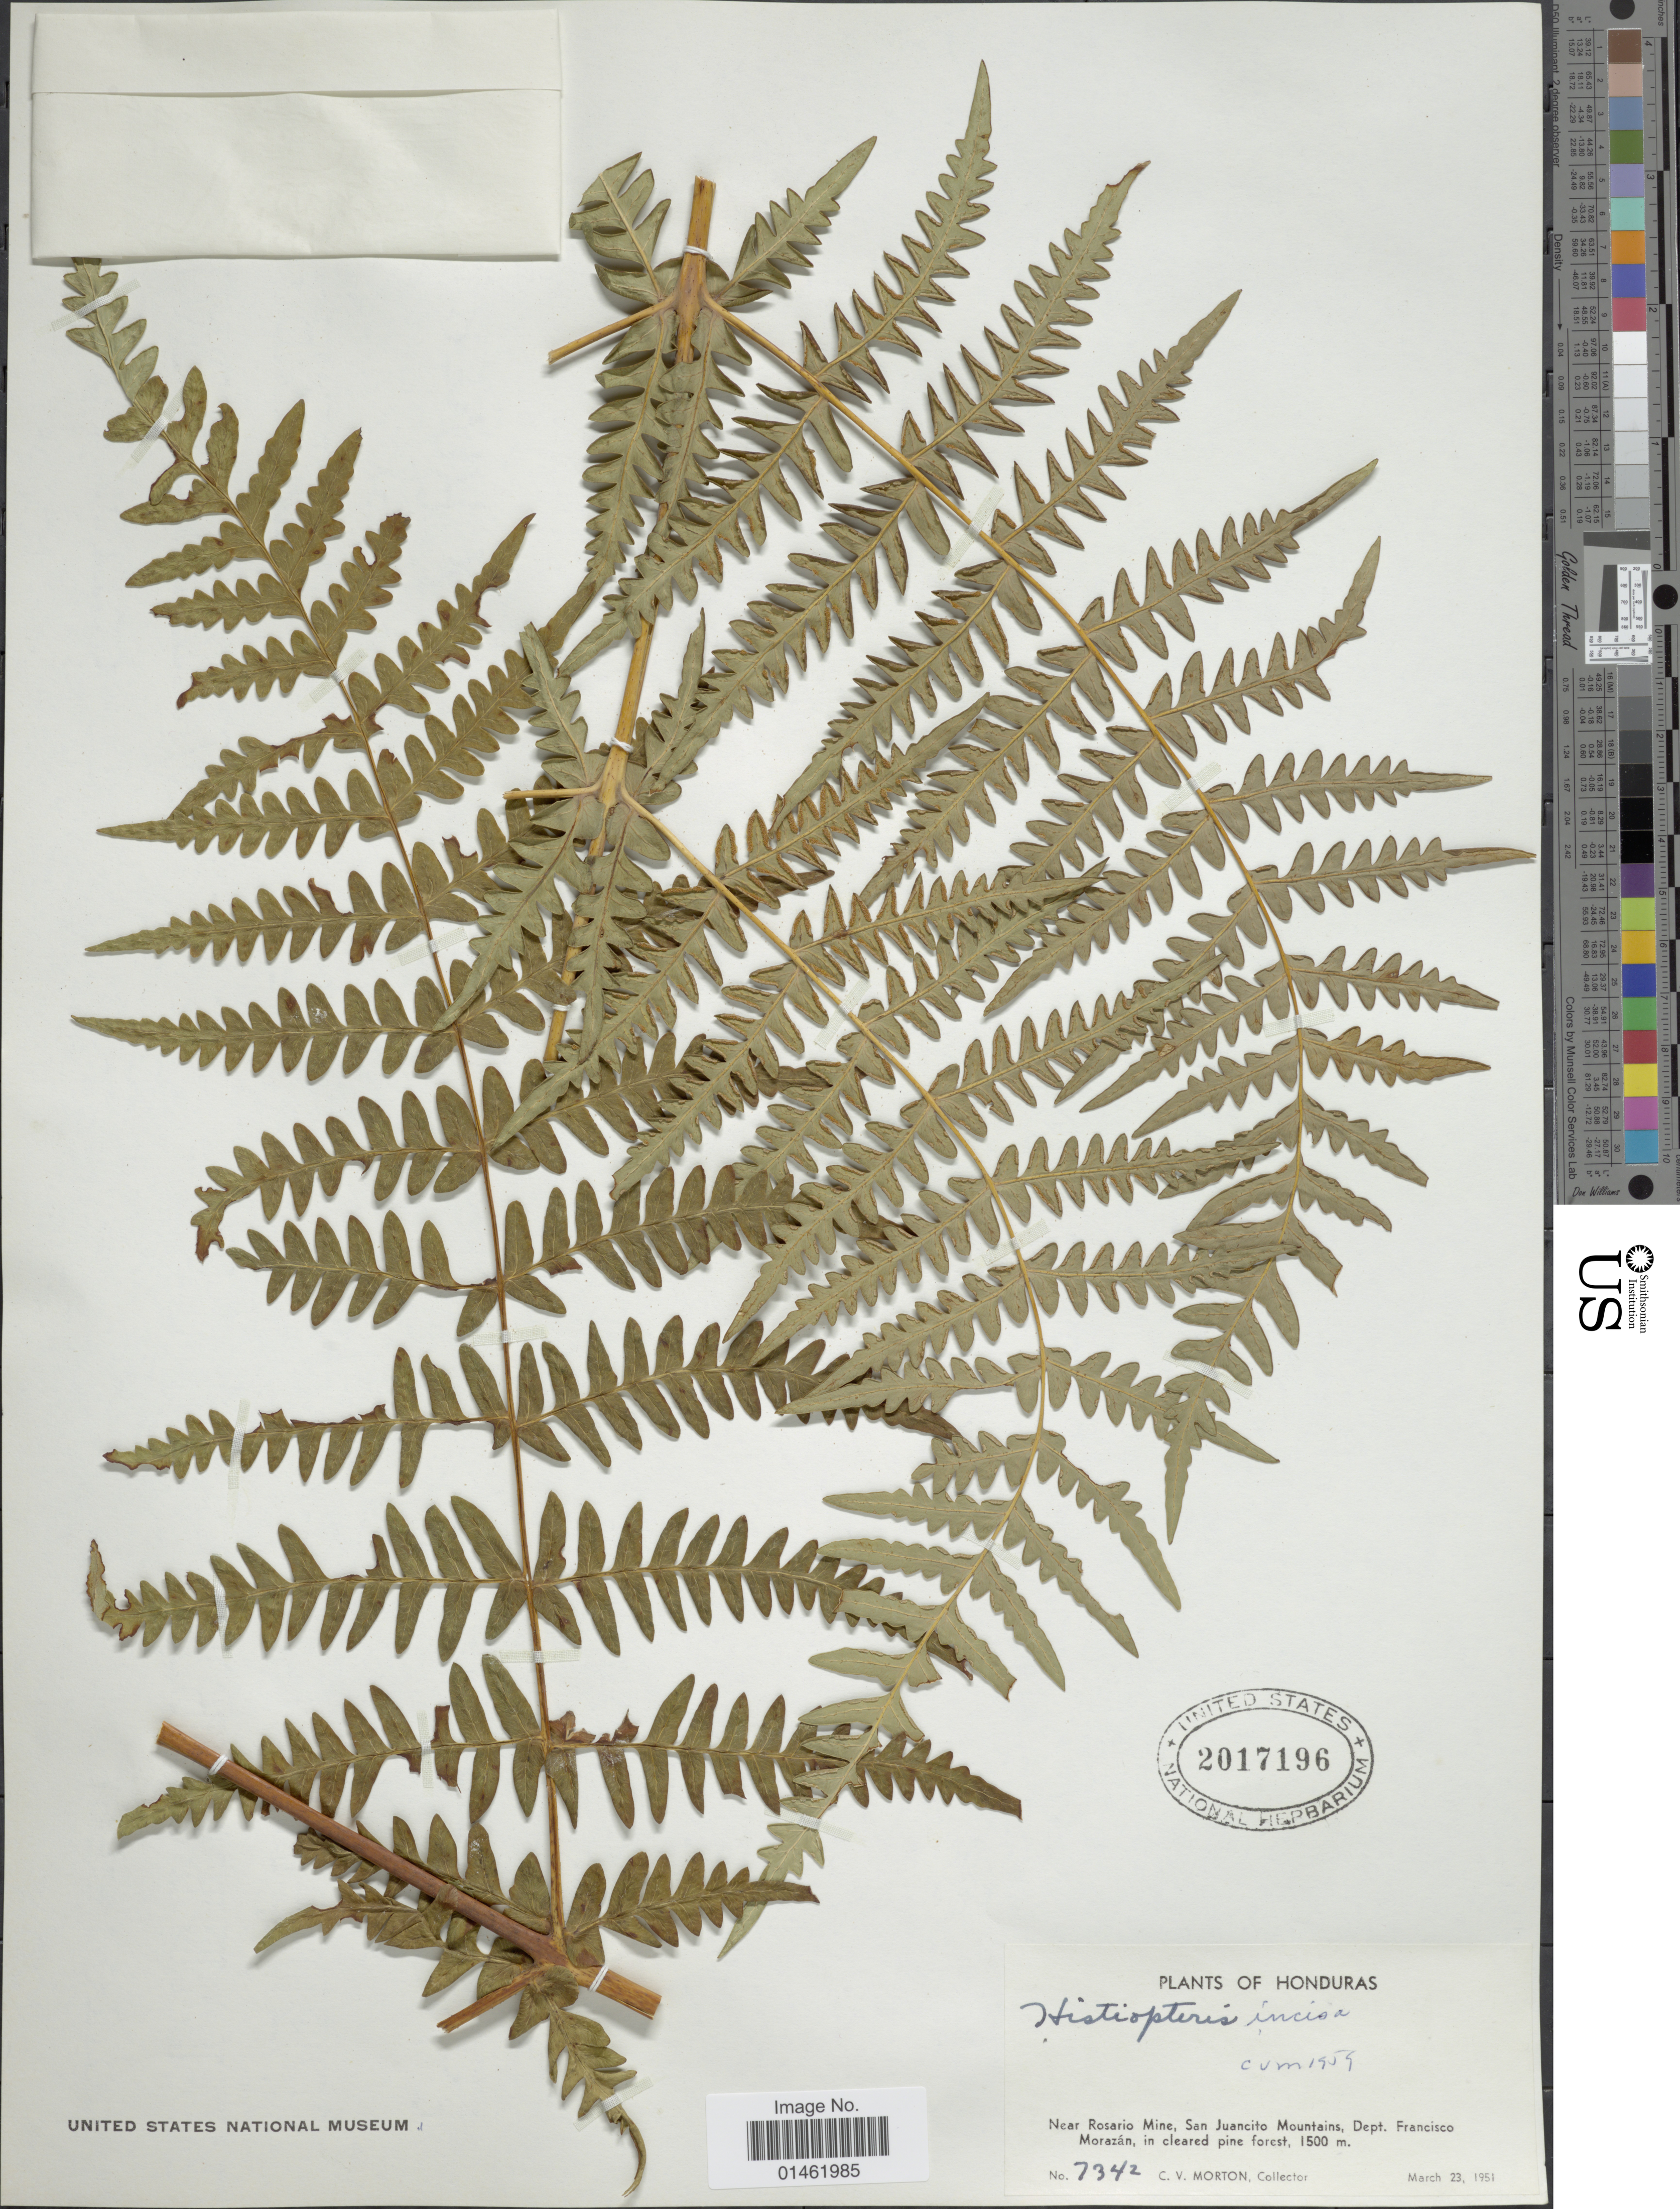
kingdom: Plantae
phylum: Tracheophyta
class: Polypodiopsida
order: Polypodiales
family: Dennstaedtiaceae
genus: Histiopteris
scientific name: Histiopteris incisa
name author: (Thunb.) J. Sm.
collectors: C. V. Morton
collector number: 7342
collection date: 1951-03-23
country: Honduras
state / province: Fco. Morazán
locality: Near Rosario Mine, San Juancito Mountains, Dept. Francisco Morazán, in cleared pine forest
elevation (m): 1500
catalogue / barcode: US 2017196